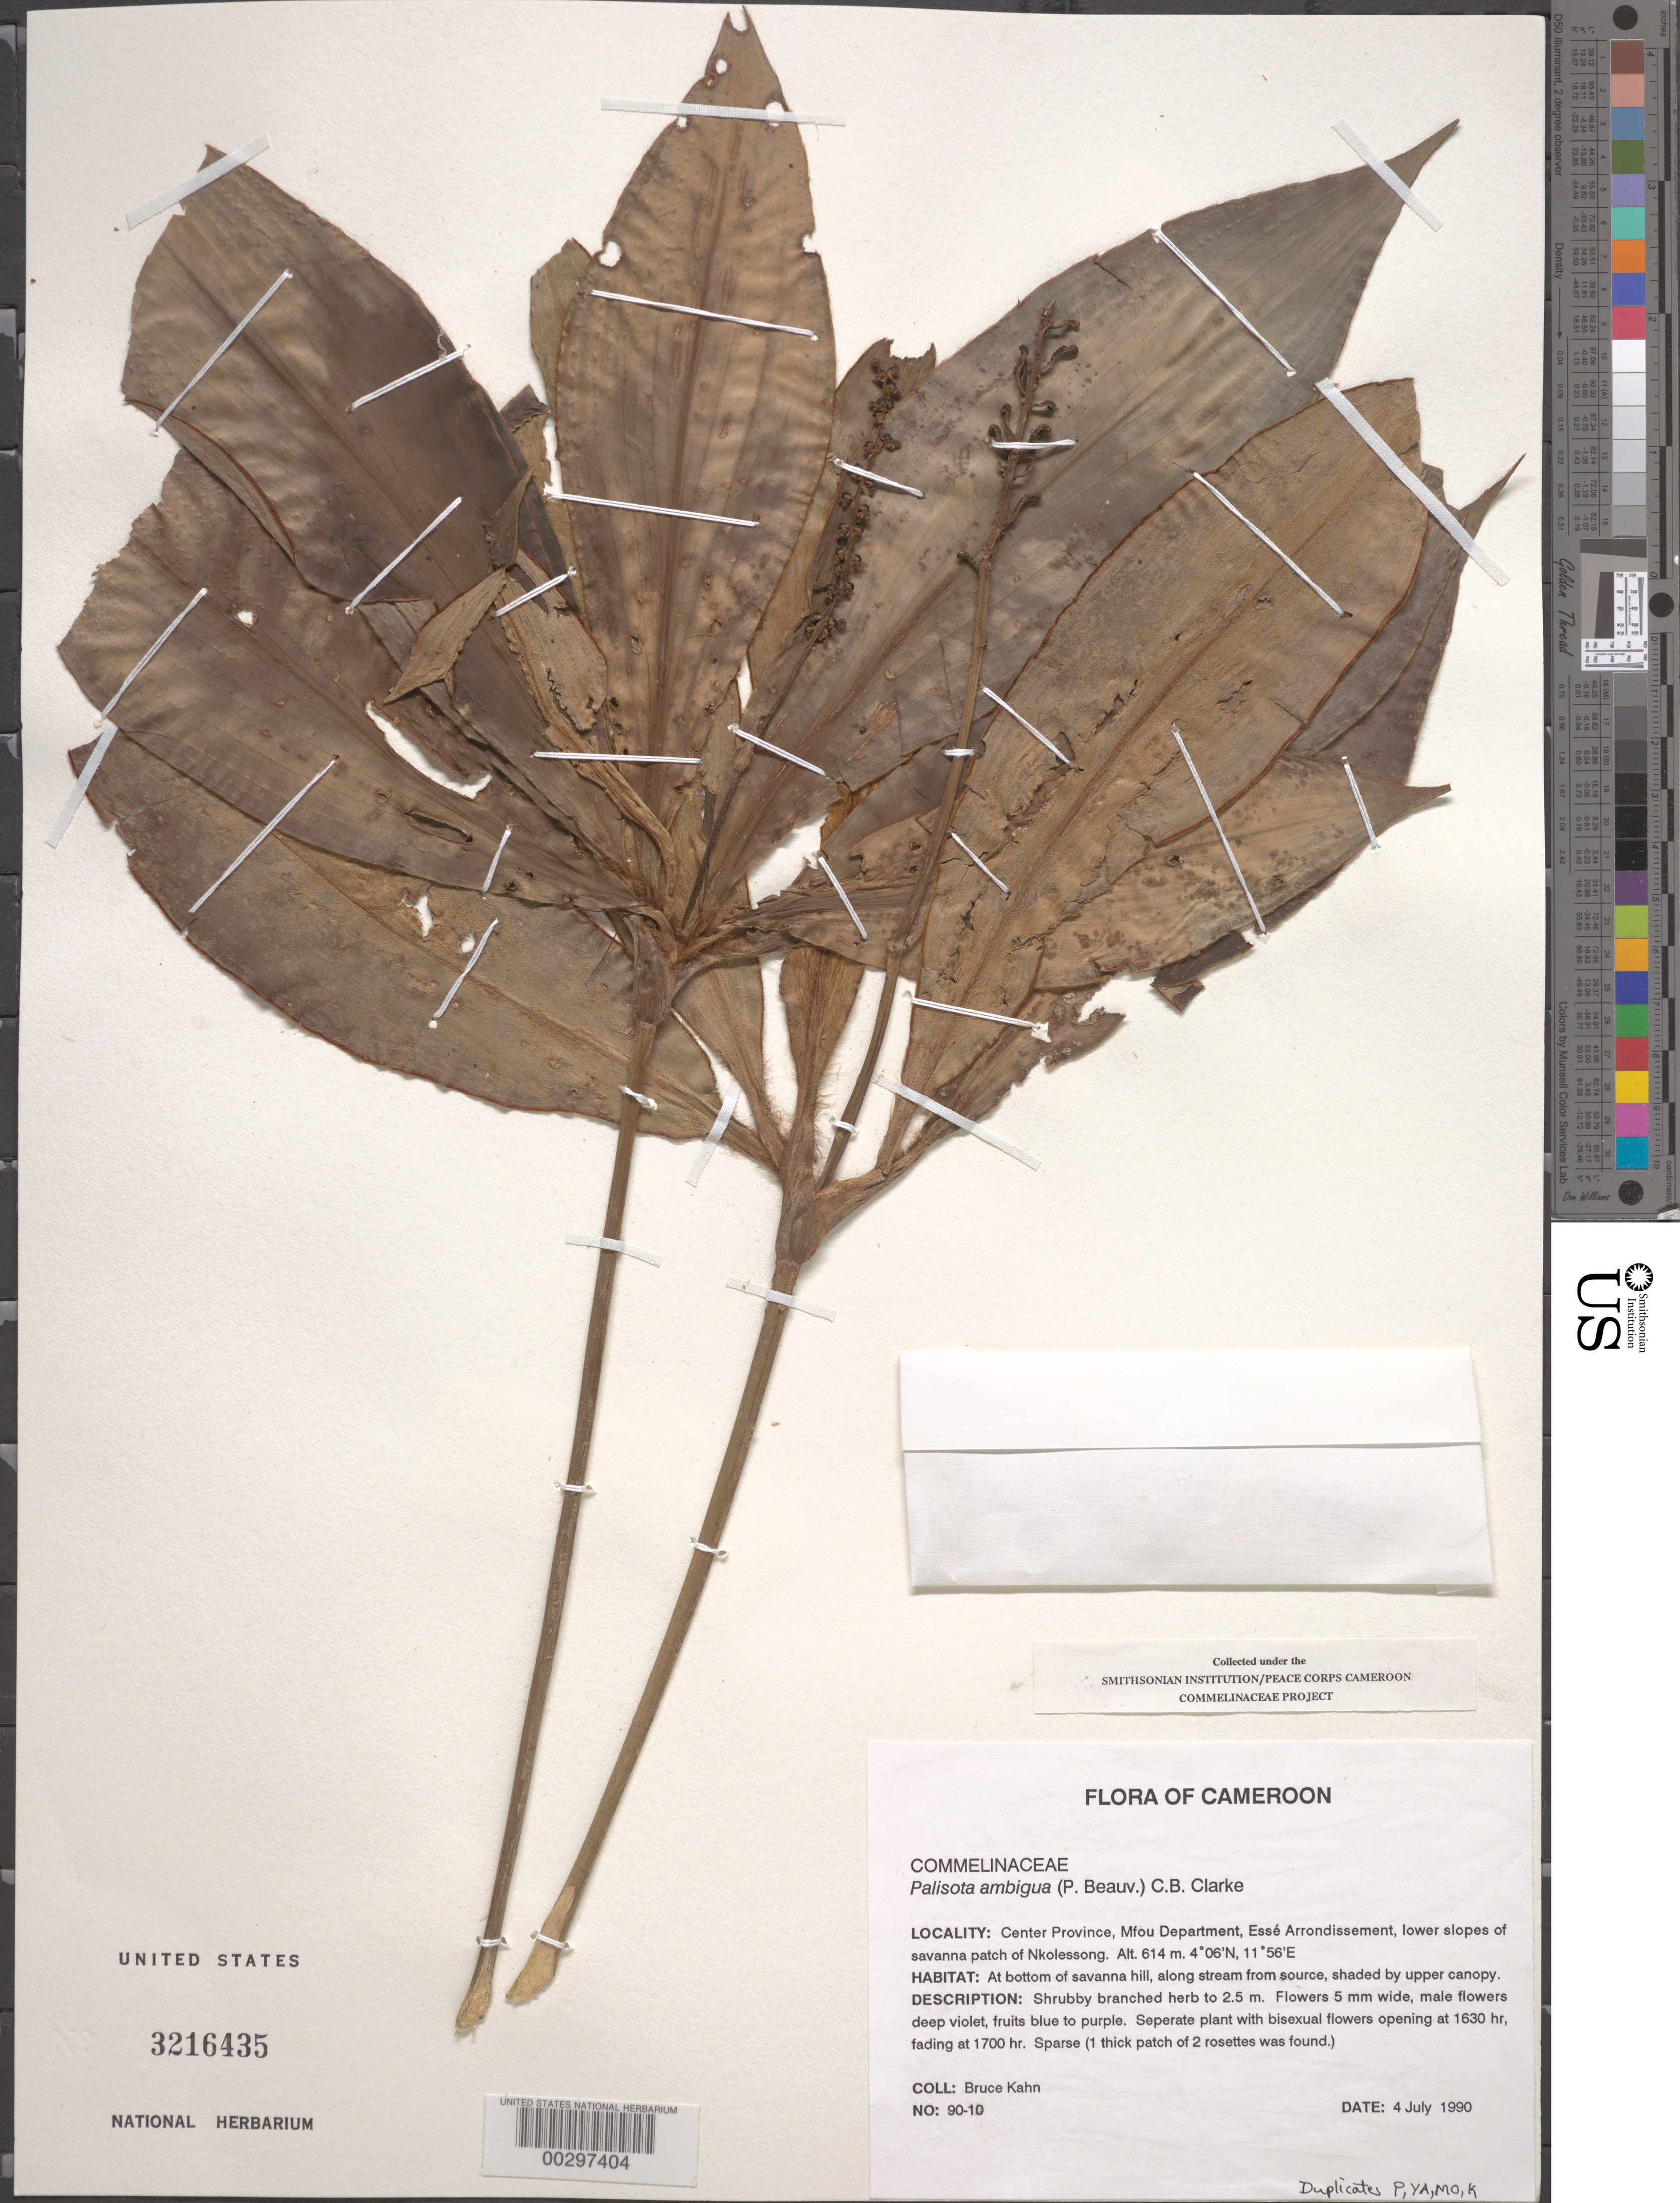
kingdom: Plantae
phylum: Tracheophyta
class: Liliopsida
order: Commelinales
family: Commelinaceae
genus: Palisota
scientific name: Palisota ambigua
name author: (P. Beauv.) C.B. Clarke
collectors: B. Kahn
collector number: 90-10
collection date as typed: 04 Jul 1990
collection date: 1990-07-04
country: Cameroon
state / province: Centre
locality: Mfou, esse arrondissement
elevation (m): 614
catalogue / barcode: US 3216435